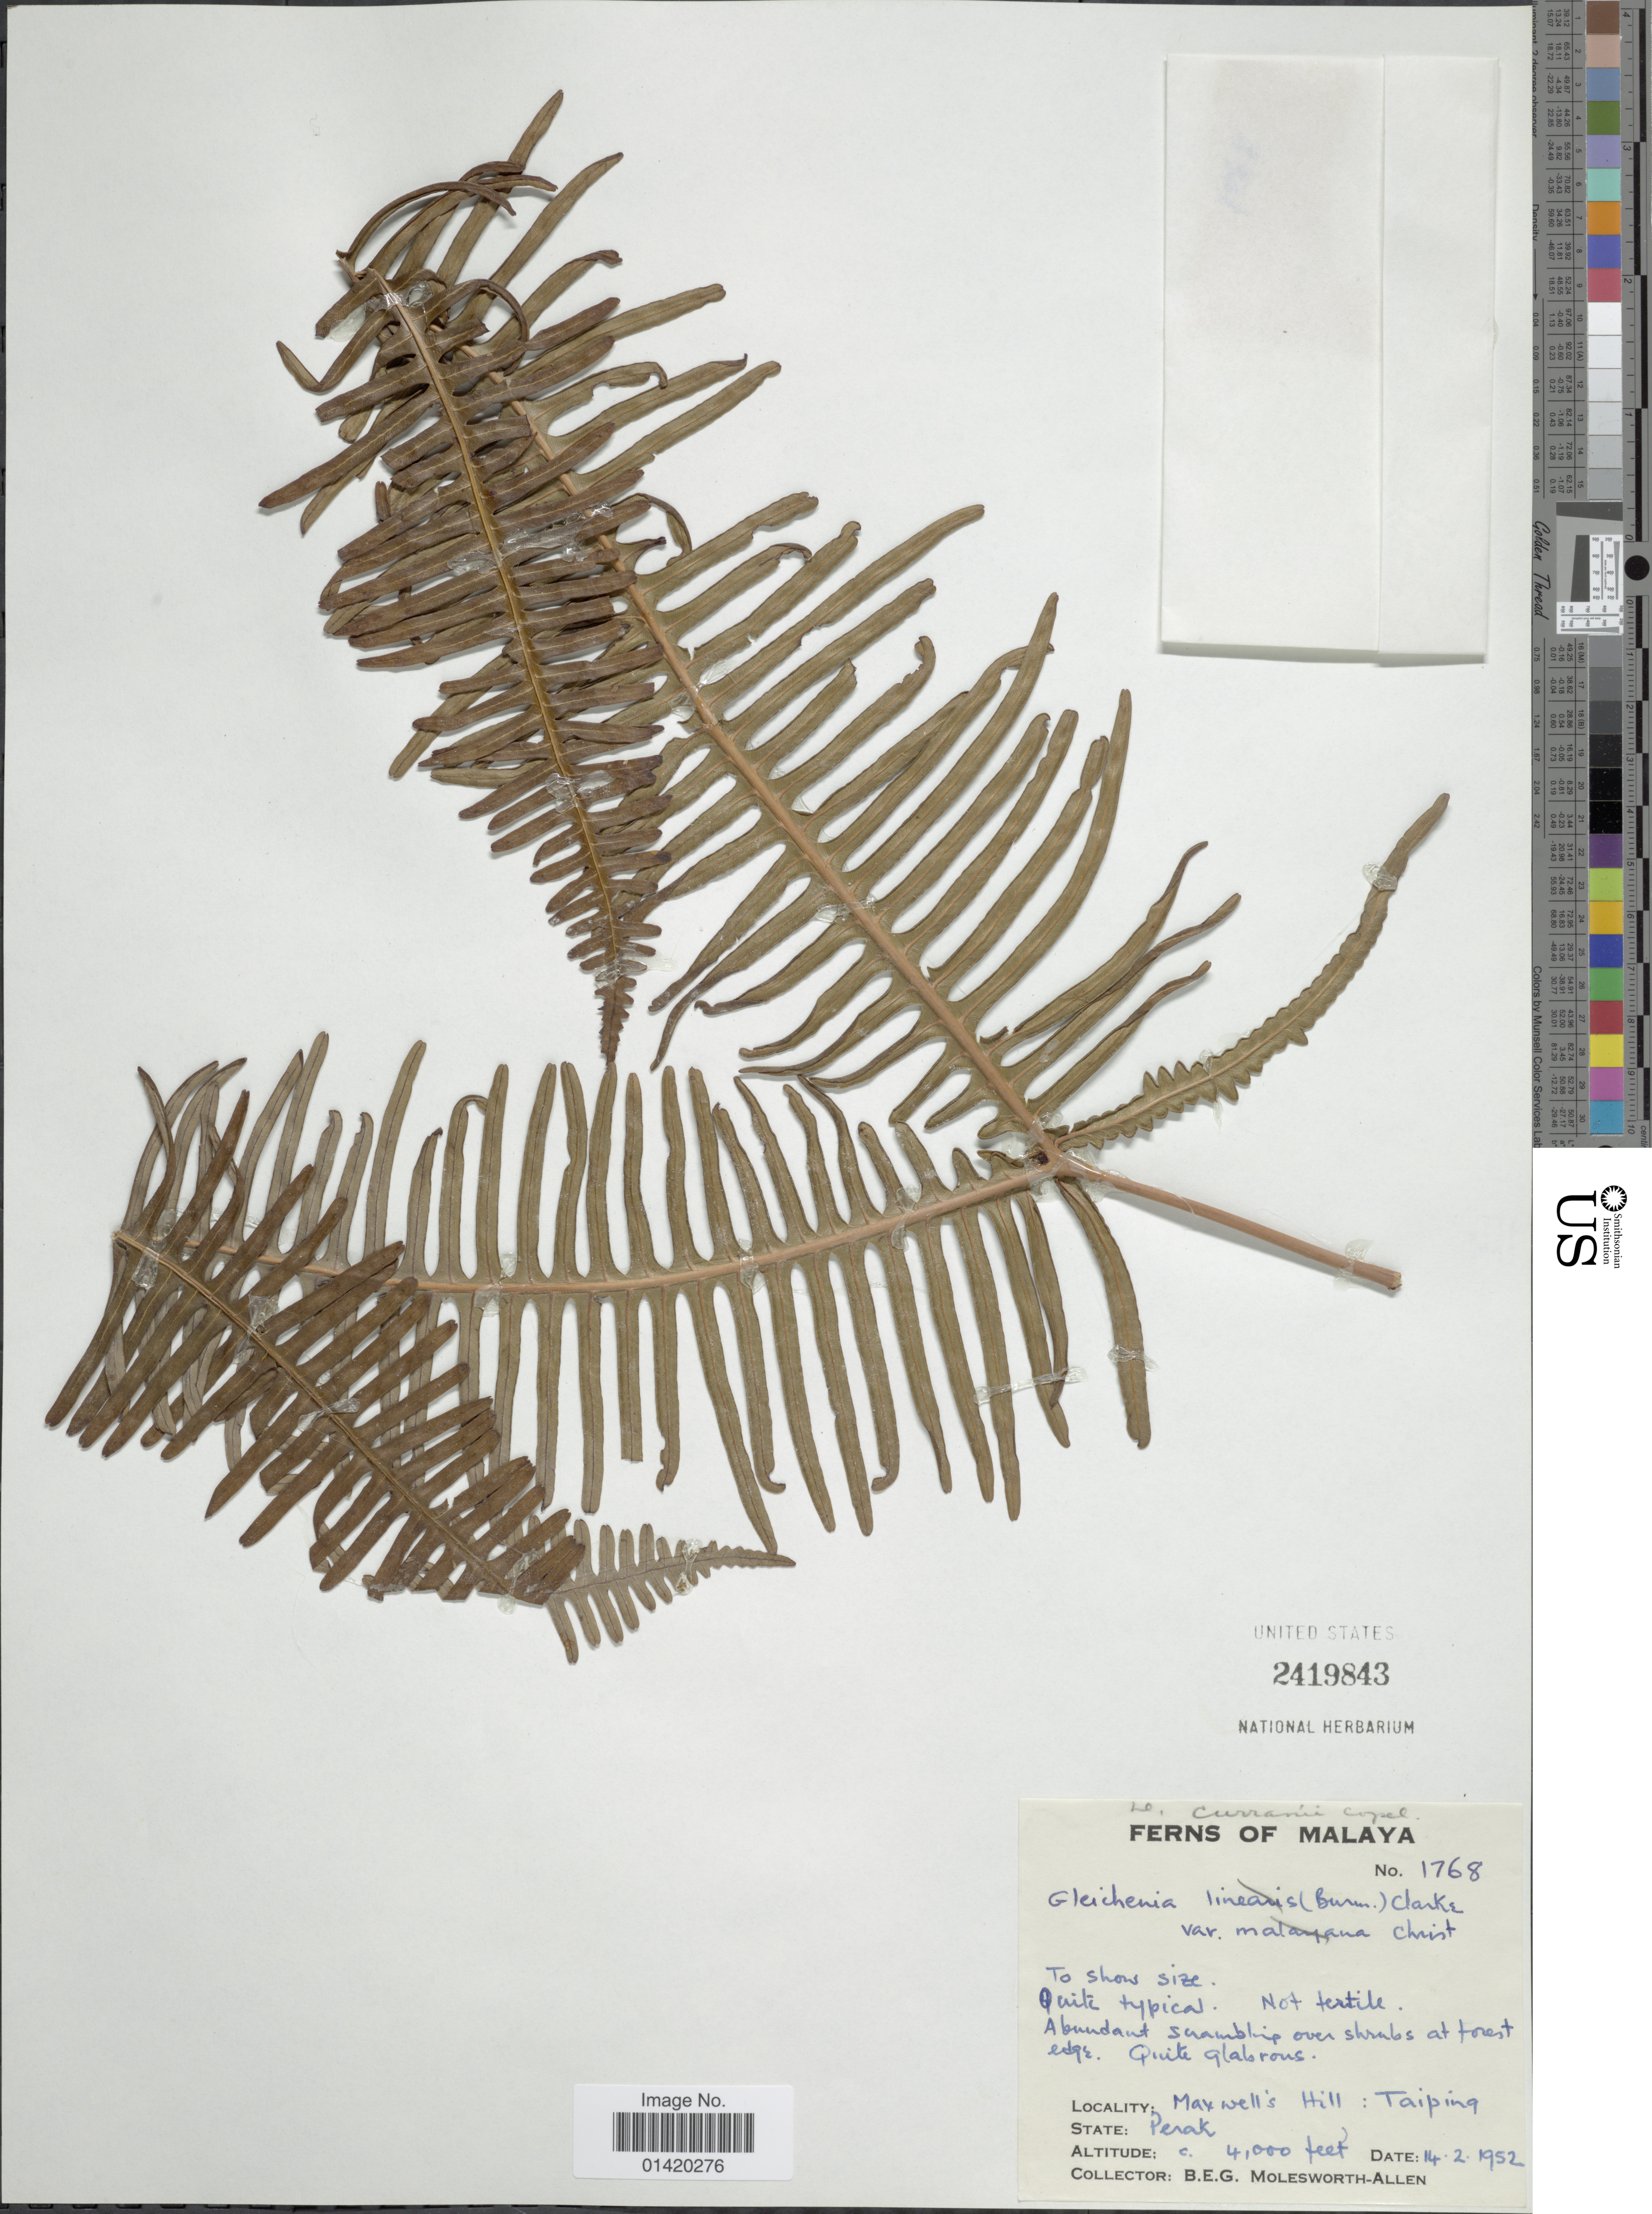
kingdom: Plantae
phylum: Tracheophyta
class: Polypodiopsida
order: Gleicheniales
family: Gleicheniaceae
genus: Dicranopteris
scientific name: Dicranopteris curranii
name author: Copel.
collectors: B. E. G. Molesworth-Allen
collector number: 1768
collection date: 1952-02-14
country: Malaysia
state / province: Perak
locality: Malaya, Taiping, Maxwell's Hill: Taiping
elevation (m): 1219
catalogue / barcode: US 2419843